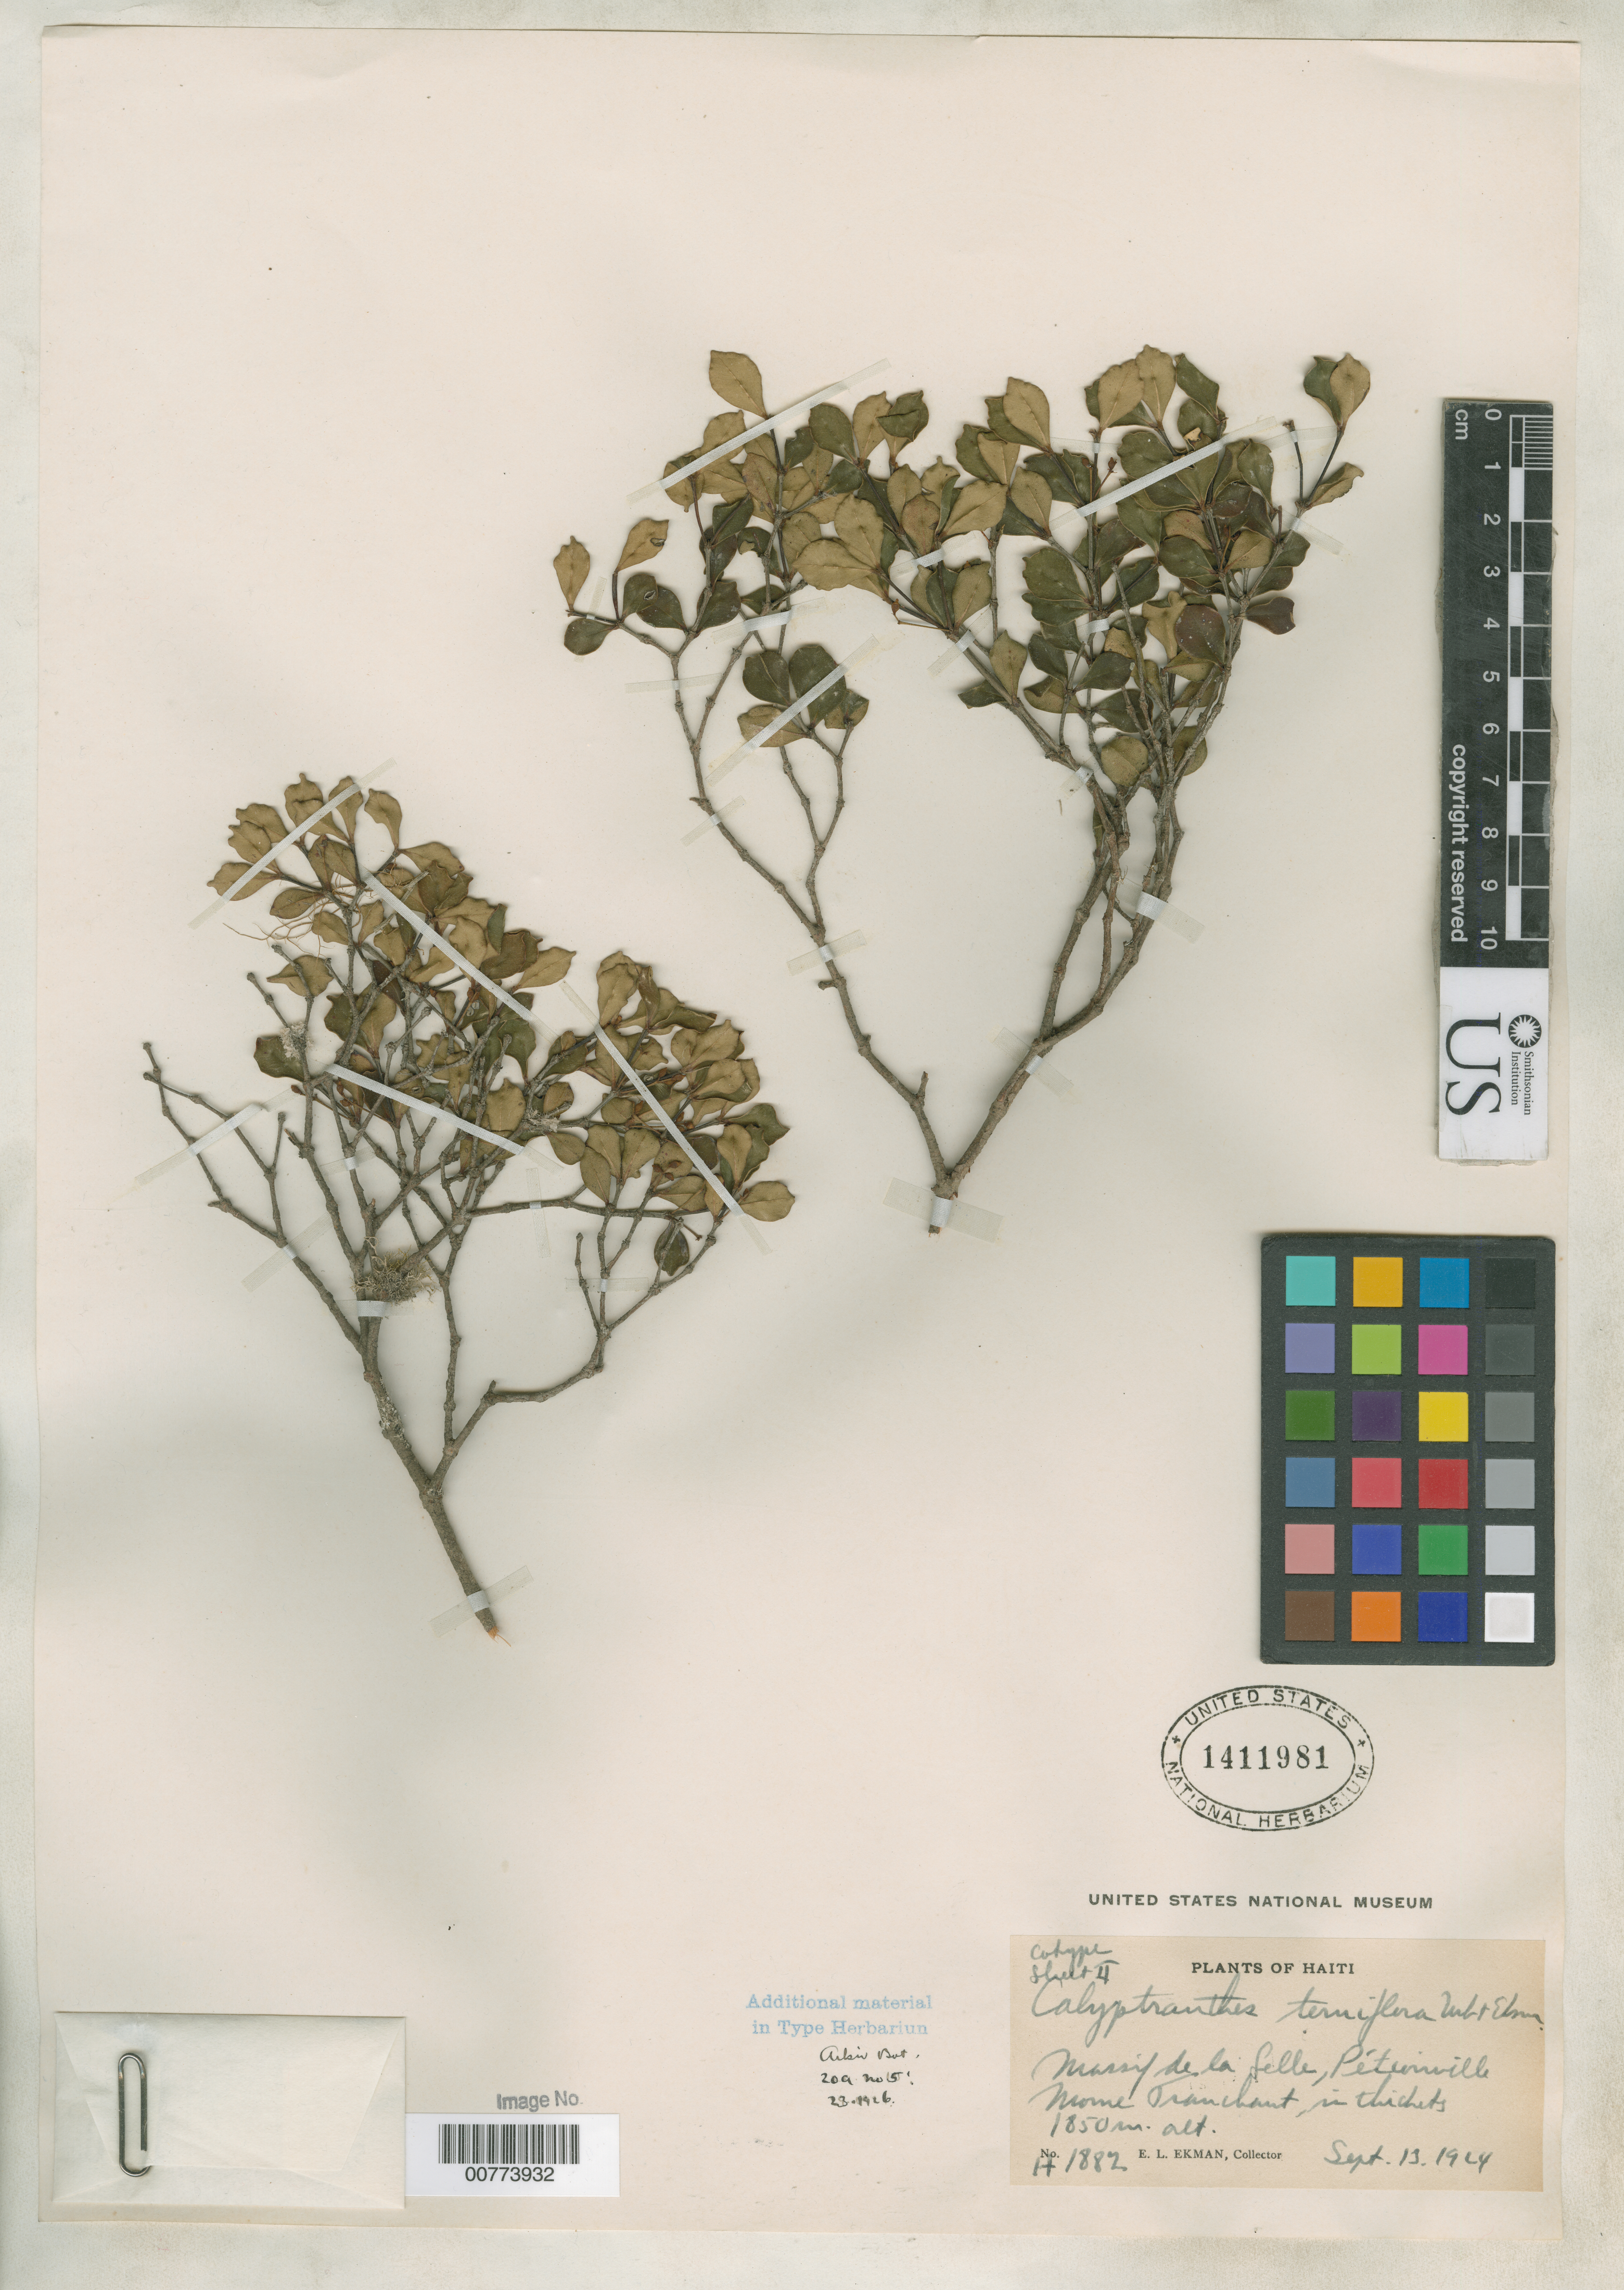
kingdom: Plantae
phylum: Tracheophyta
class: Magnoliopsida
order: Myrtales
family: Myrtaceae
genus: Calyptranthes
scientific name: Calyptranthes terniflora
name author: Urb. & Ekman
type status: Isotype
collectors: E. L. Ekman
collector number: H1882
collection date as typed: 13 Sep 1924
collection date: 1924-09-13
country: Haiti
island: Hispaniola Island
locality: Massif de la Selle, Pétionville, Morne Tranchant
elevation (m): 1800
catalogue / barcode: US 1411981